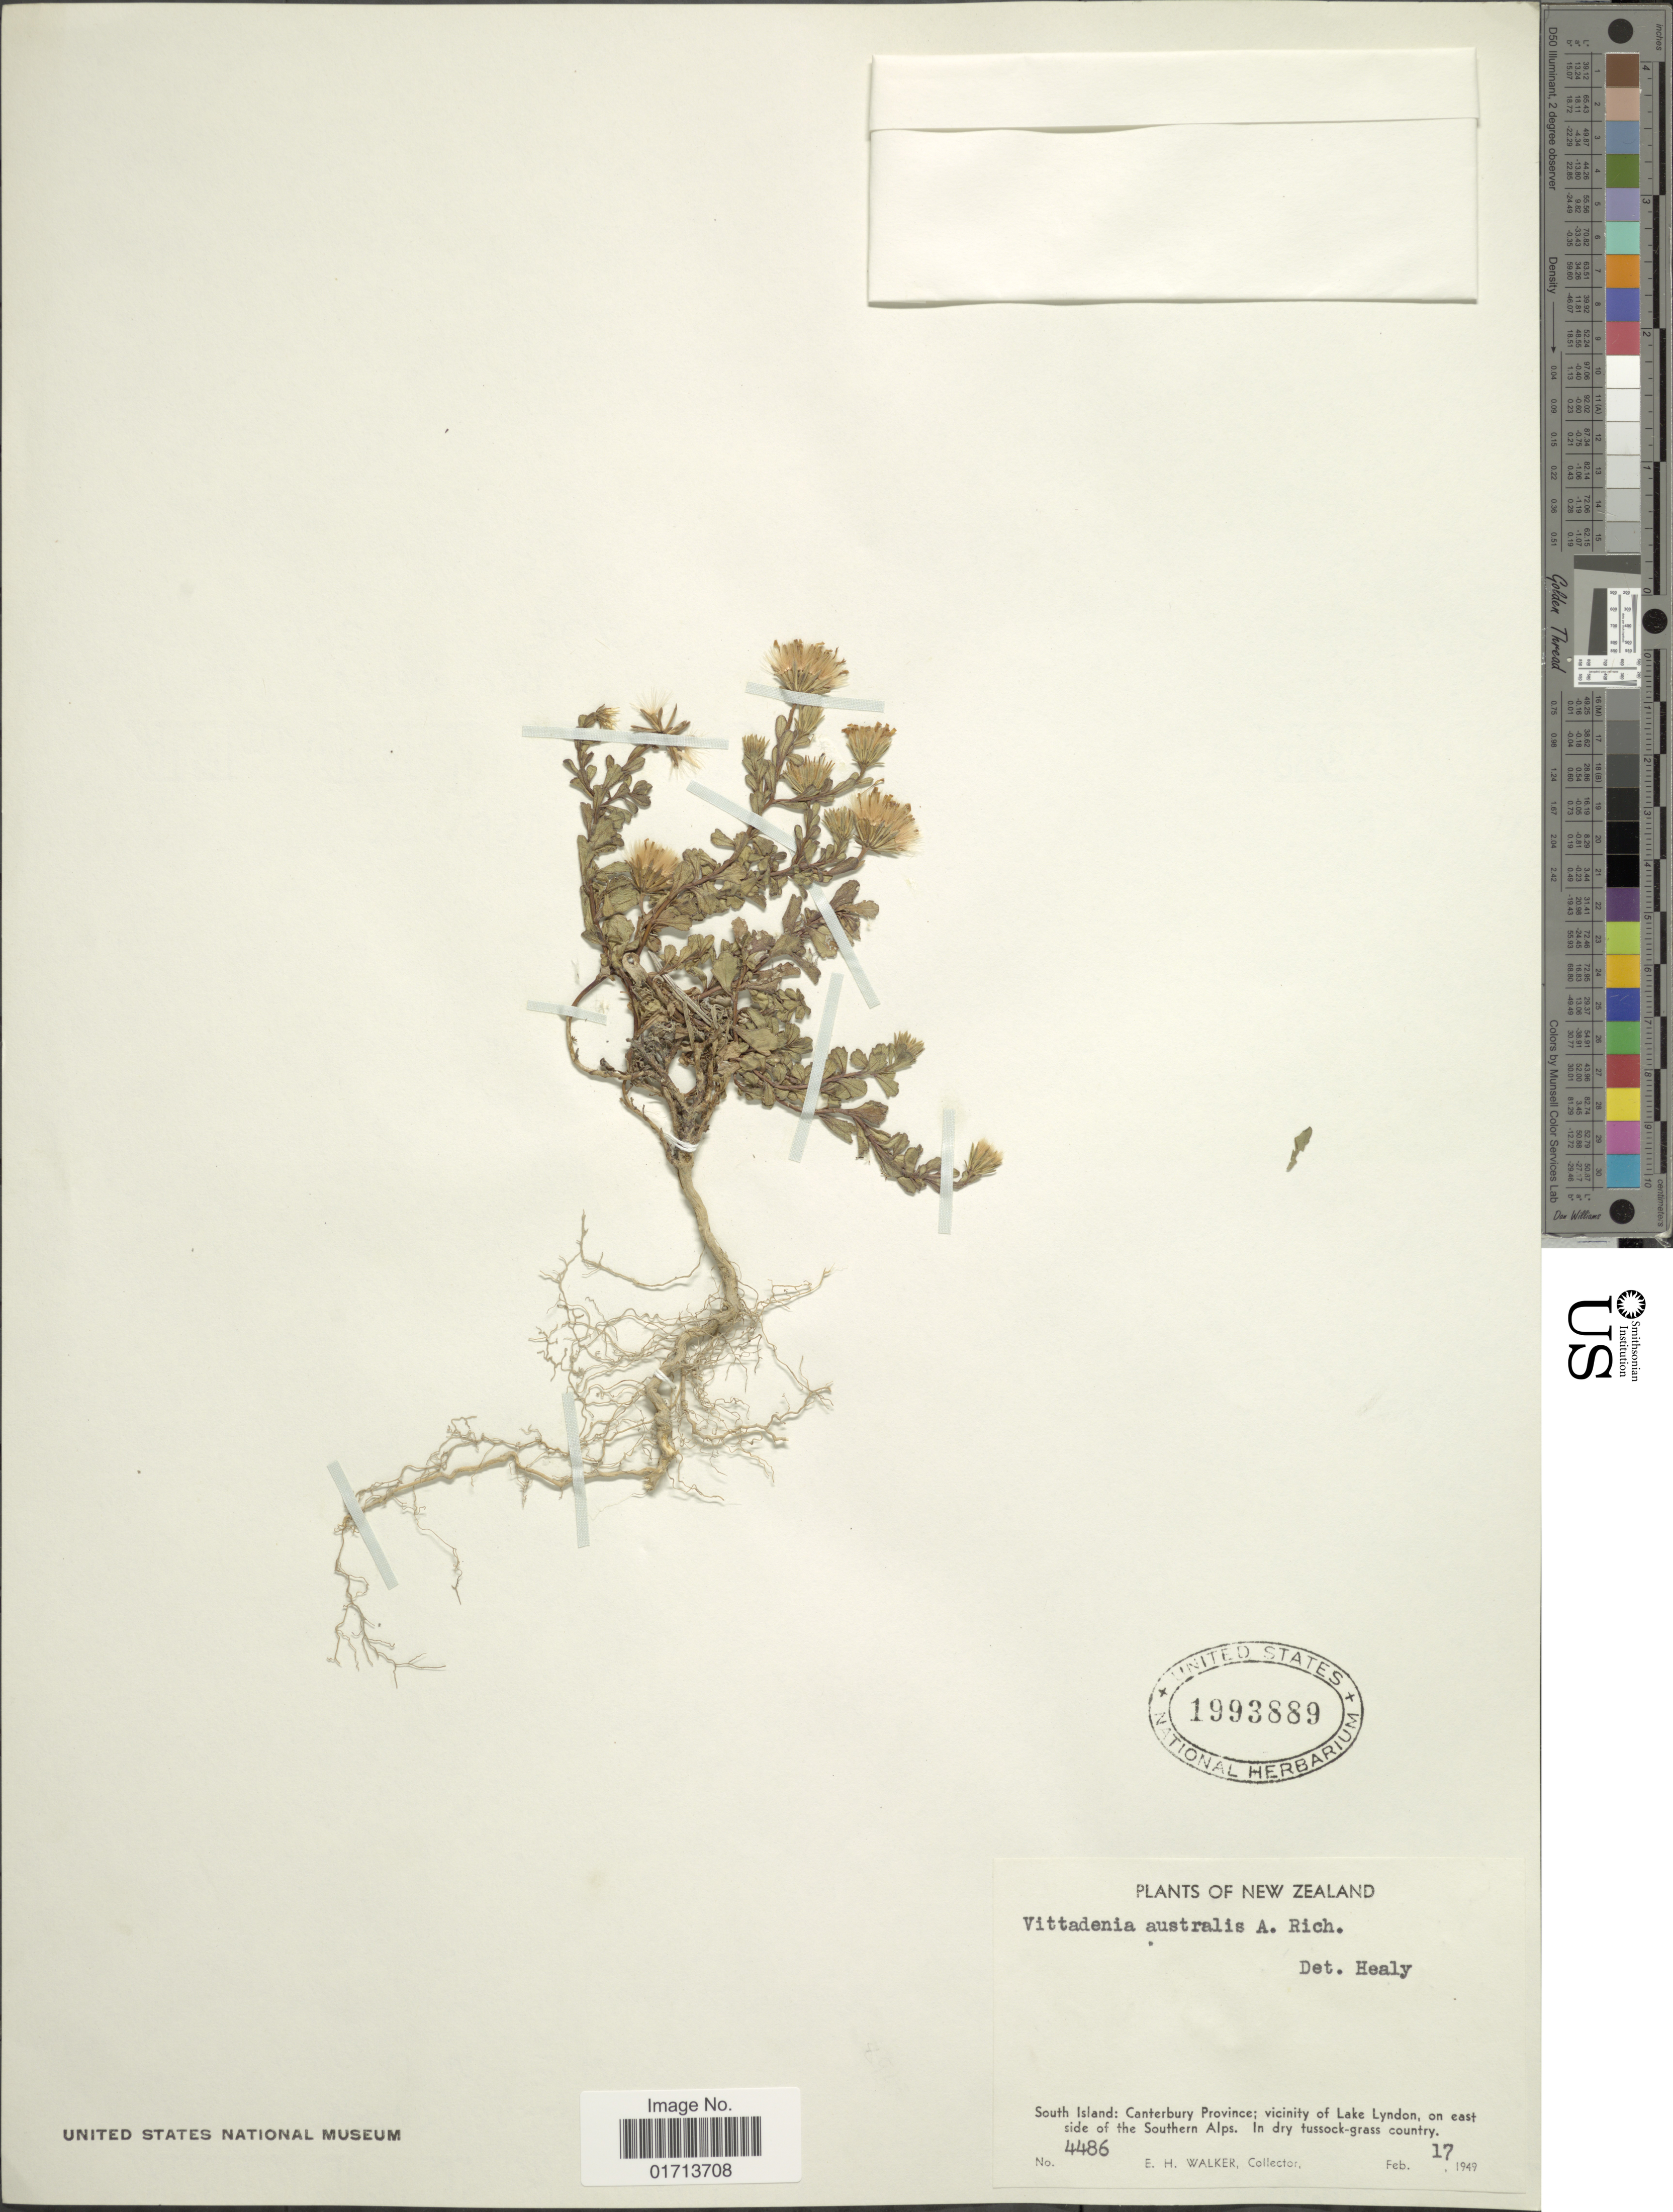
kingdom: Plantae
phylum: Tracheophyta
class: Magnoliopsida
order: Asterales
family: Asteraceae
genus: Vittadinia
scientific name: Vittadinia australis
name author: A. Rich.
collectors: E. H. Walker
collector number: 4486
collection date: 1949-02-17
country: New Zealand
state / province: Canterbury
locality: South Island: Canterbury Province; vicinity of Lake Lyndon, on east side of the Southern Alps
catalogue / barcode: US 1993889